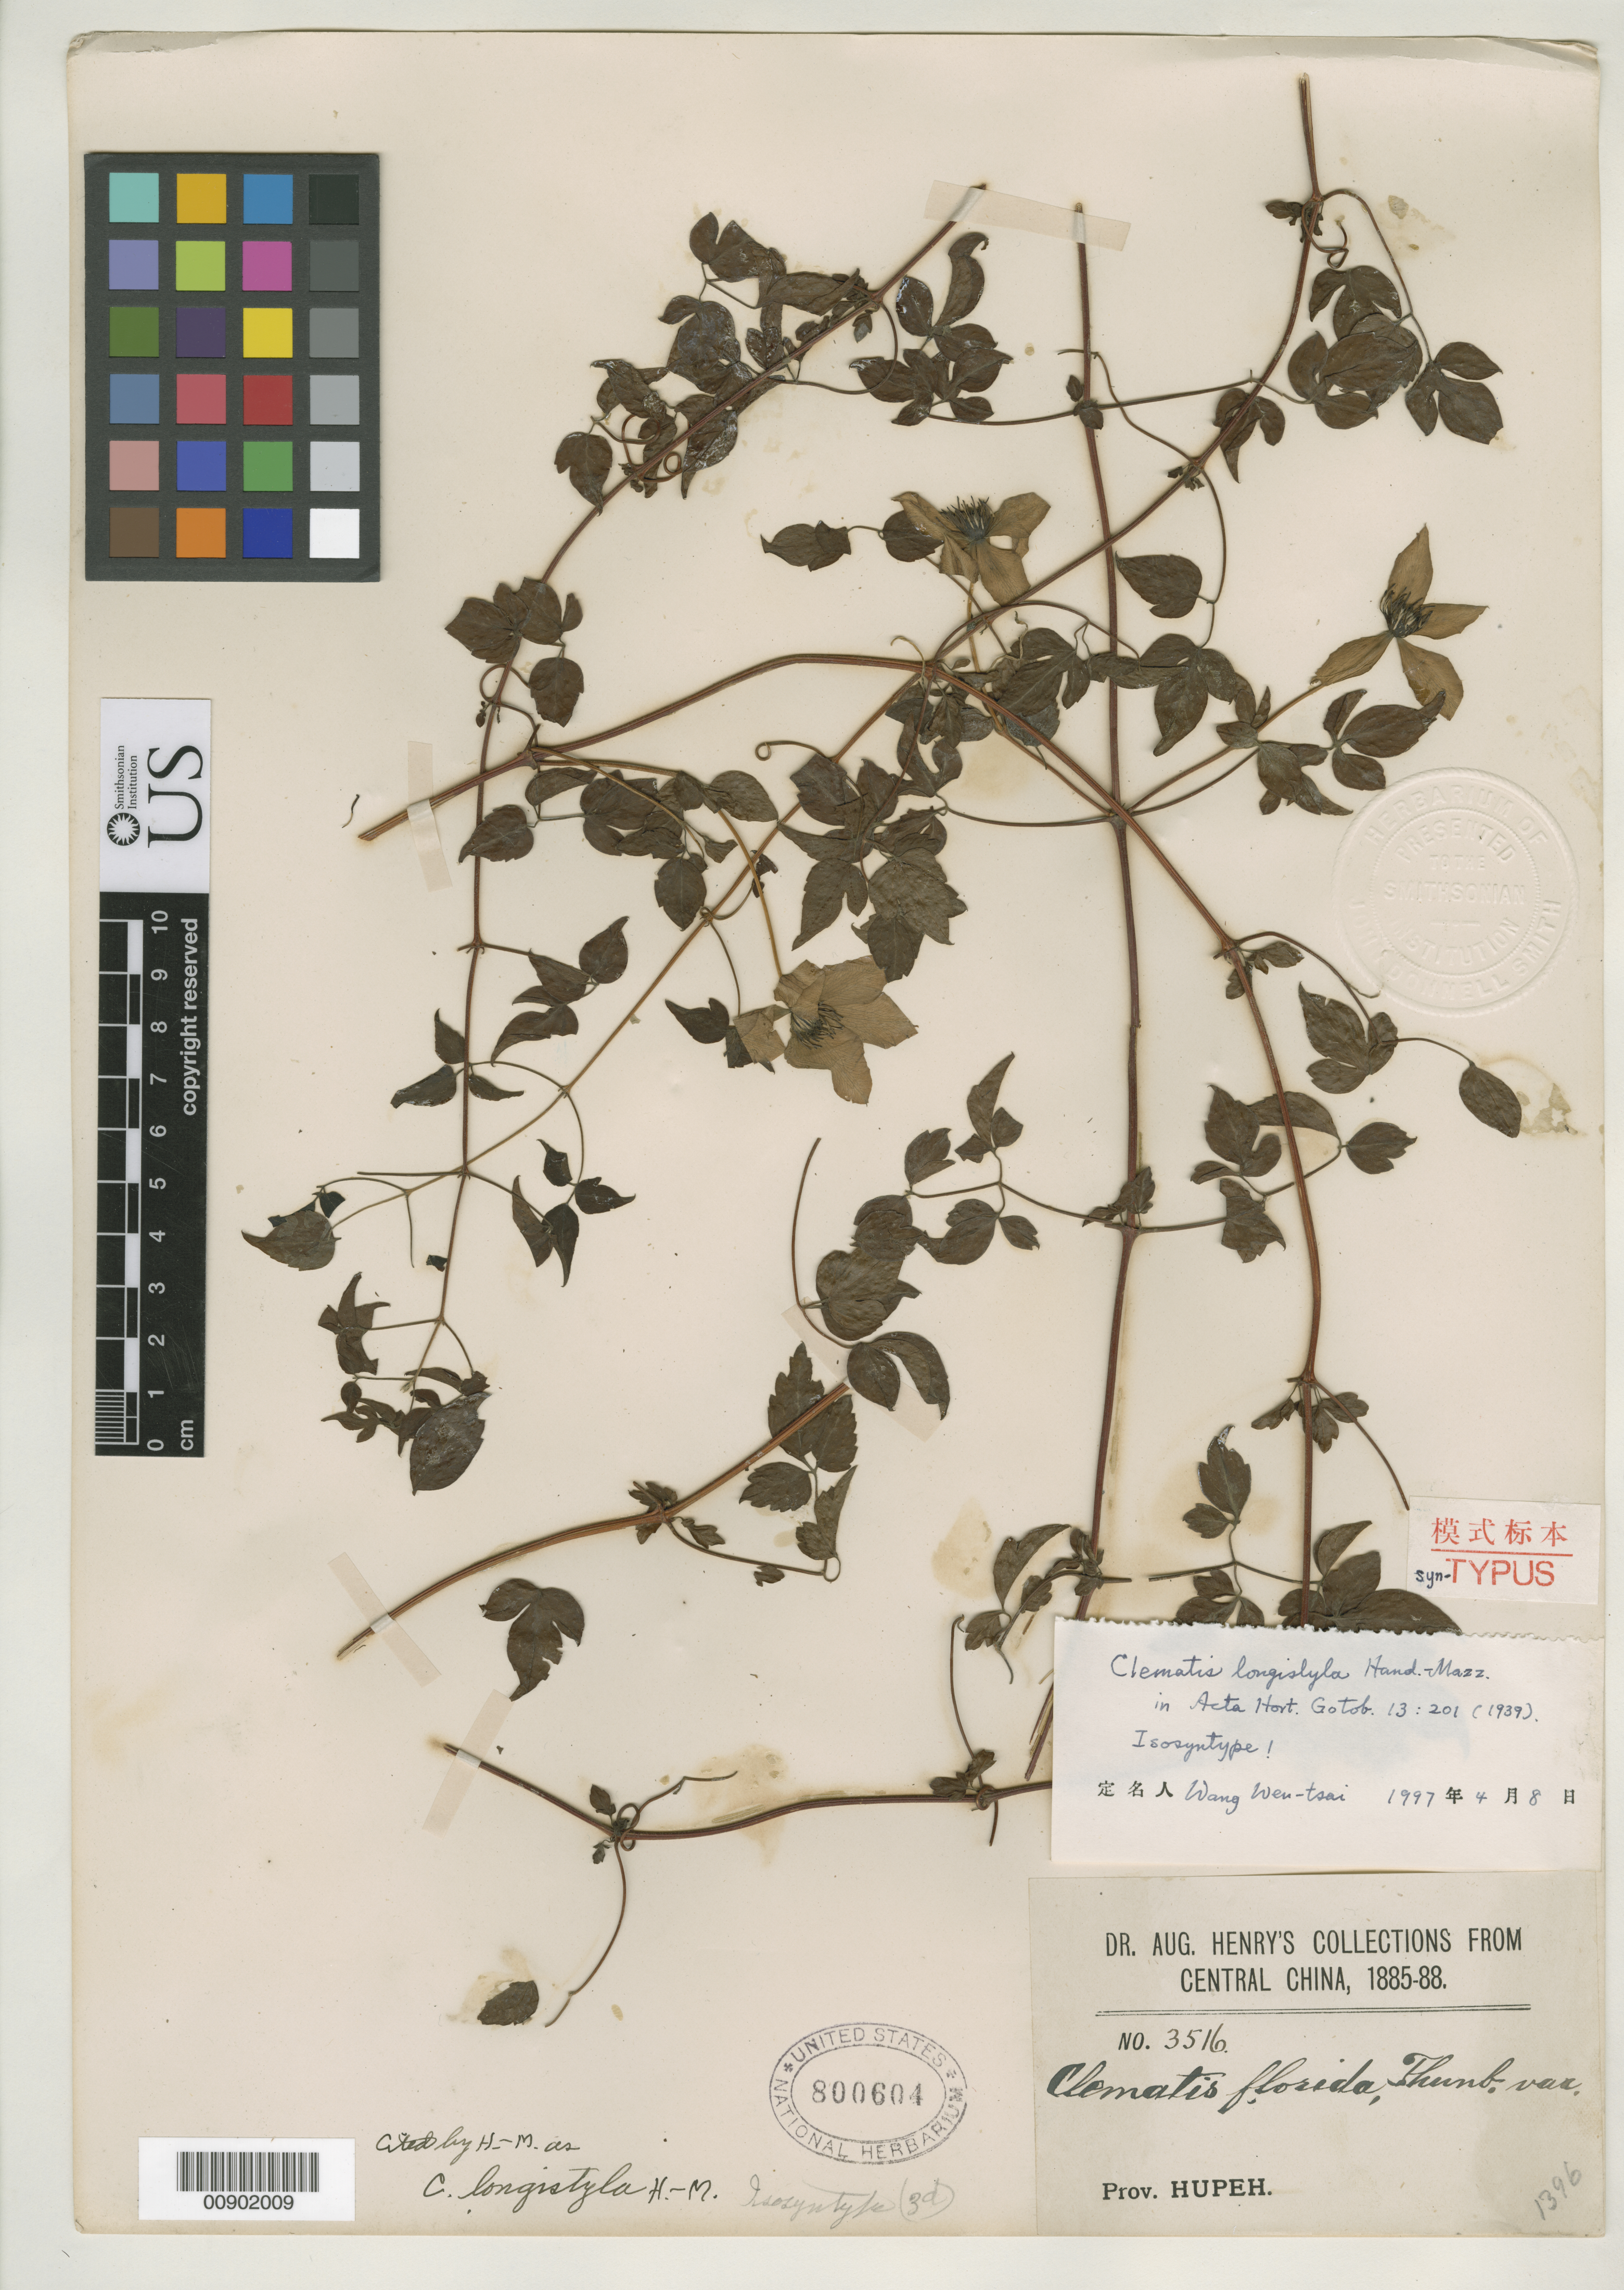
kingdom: Plantae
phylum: Tracheophyta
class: Magnoliopsida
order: Ranunculales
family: Ranunculaceae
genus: Clematis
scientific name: Clematis longistyla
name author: Hand.-Mazz.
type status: Isosyntype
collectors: A. Henry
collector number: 3516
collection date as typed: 1885 to 1888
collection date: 1885/1888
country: China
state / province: Hubei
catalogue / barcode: US 800604